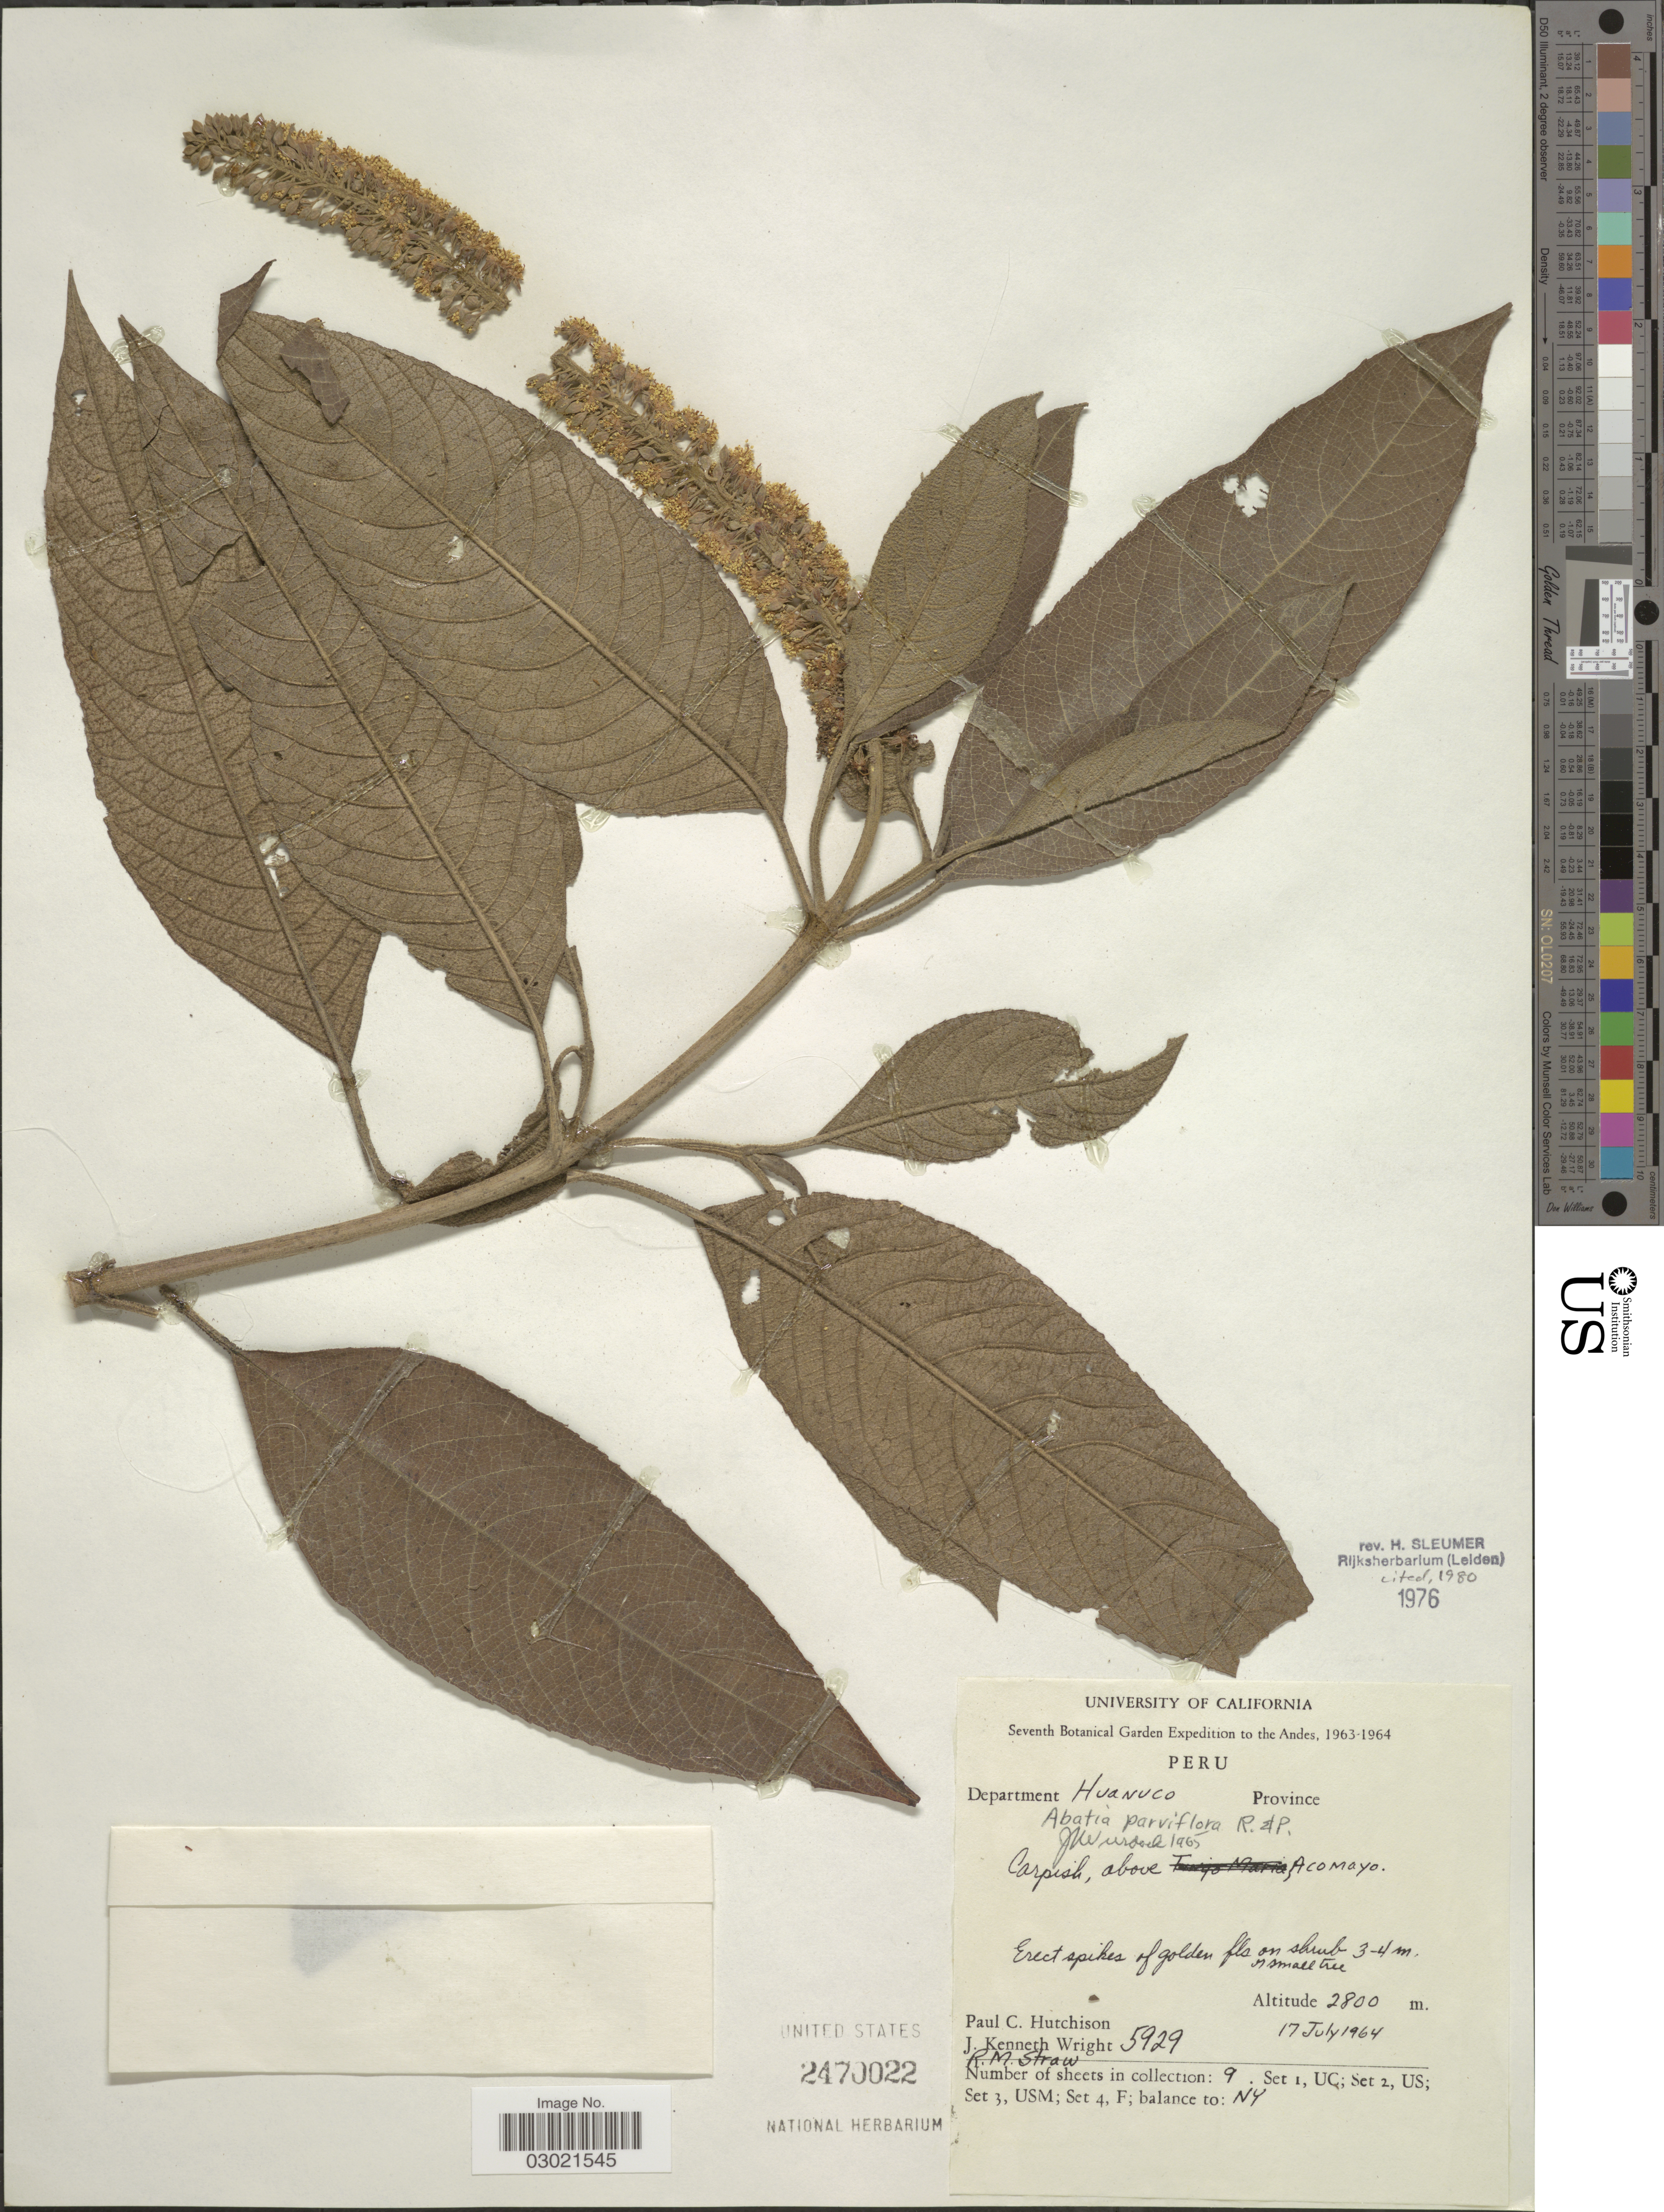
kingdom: Plantae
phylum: Tracheophyta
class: Magnoliopsida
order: Malpighiales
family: Salicaceae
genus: Abatia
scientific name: Abatia parviflora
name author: Ruiz & Pav.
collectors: P. C. Hutchison, J. K. Wright & R. M. Straw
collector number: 5929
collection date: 1964-07-17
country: Peru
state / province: Huánuco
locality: Andes. Department Huanuco. Carpish, above Acomayo.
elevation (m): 2800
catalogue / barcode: US 2470022